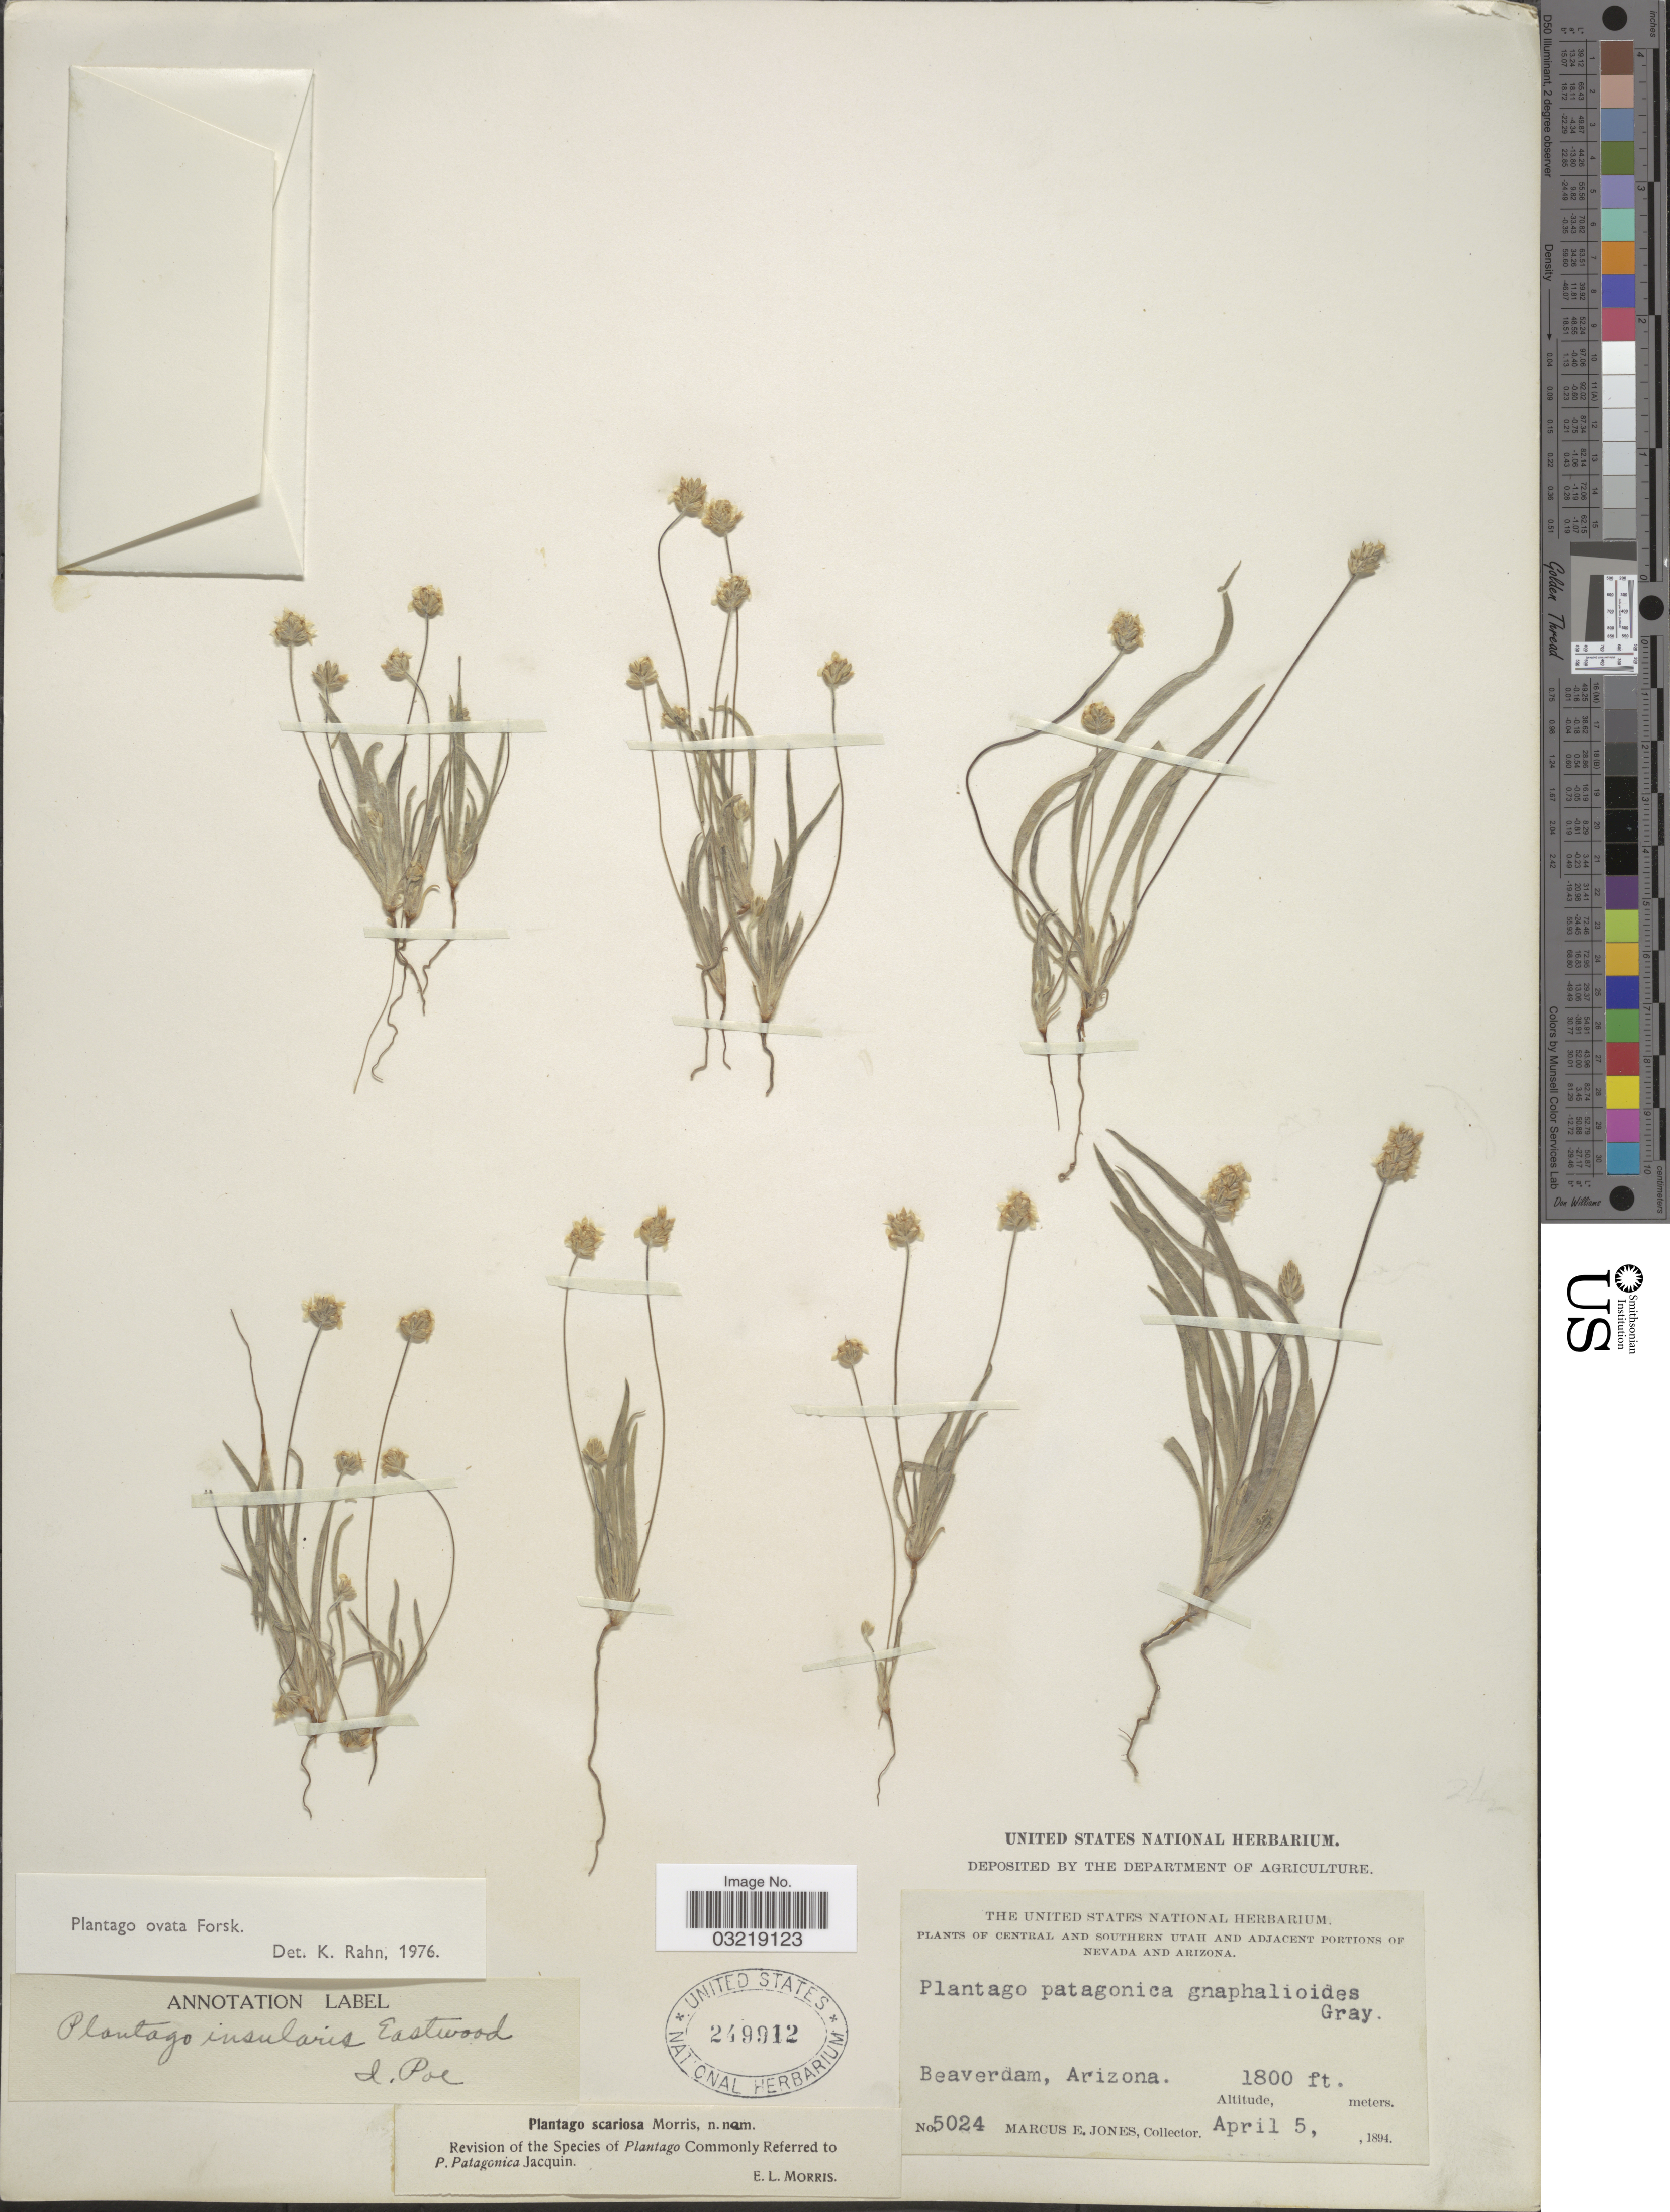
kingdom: Plantae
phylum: Tracheophyta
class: Magnoliopsida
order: Lamiales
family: Plantaginaceae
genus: Plantago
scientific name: Plantago ovata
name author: Forssk.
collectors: M. E. Jones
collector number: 5024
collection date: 1894-04-05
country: United States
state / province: Arizona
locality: Beaverdam.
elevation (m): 549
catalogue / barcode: US 249912